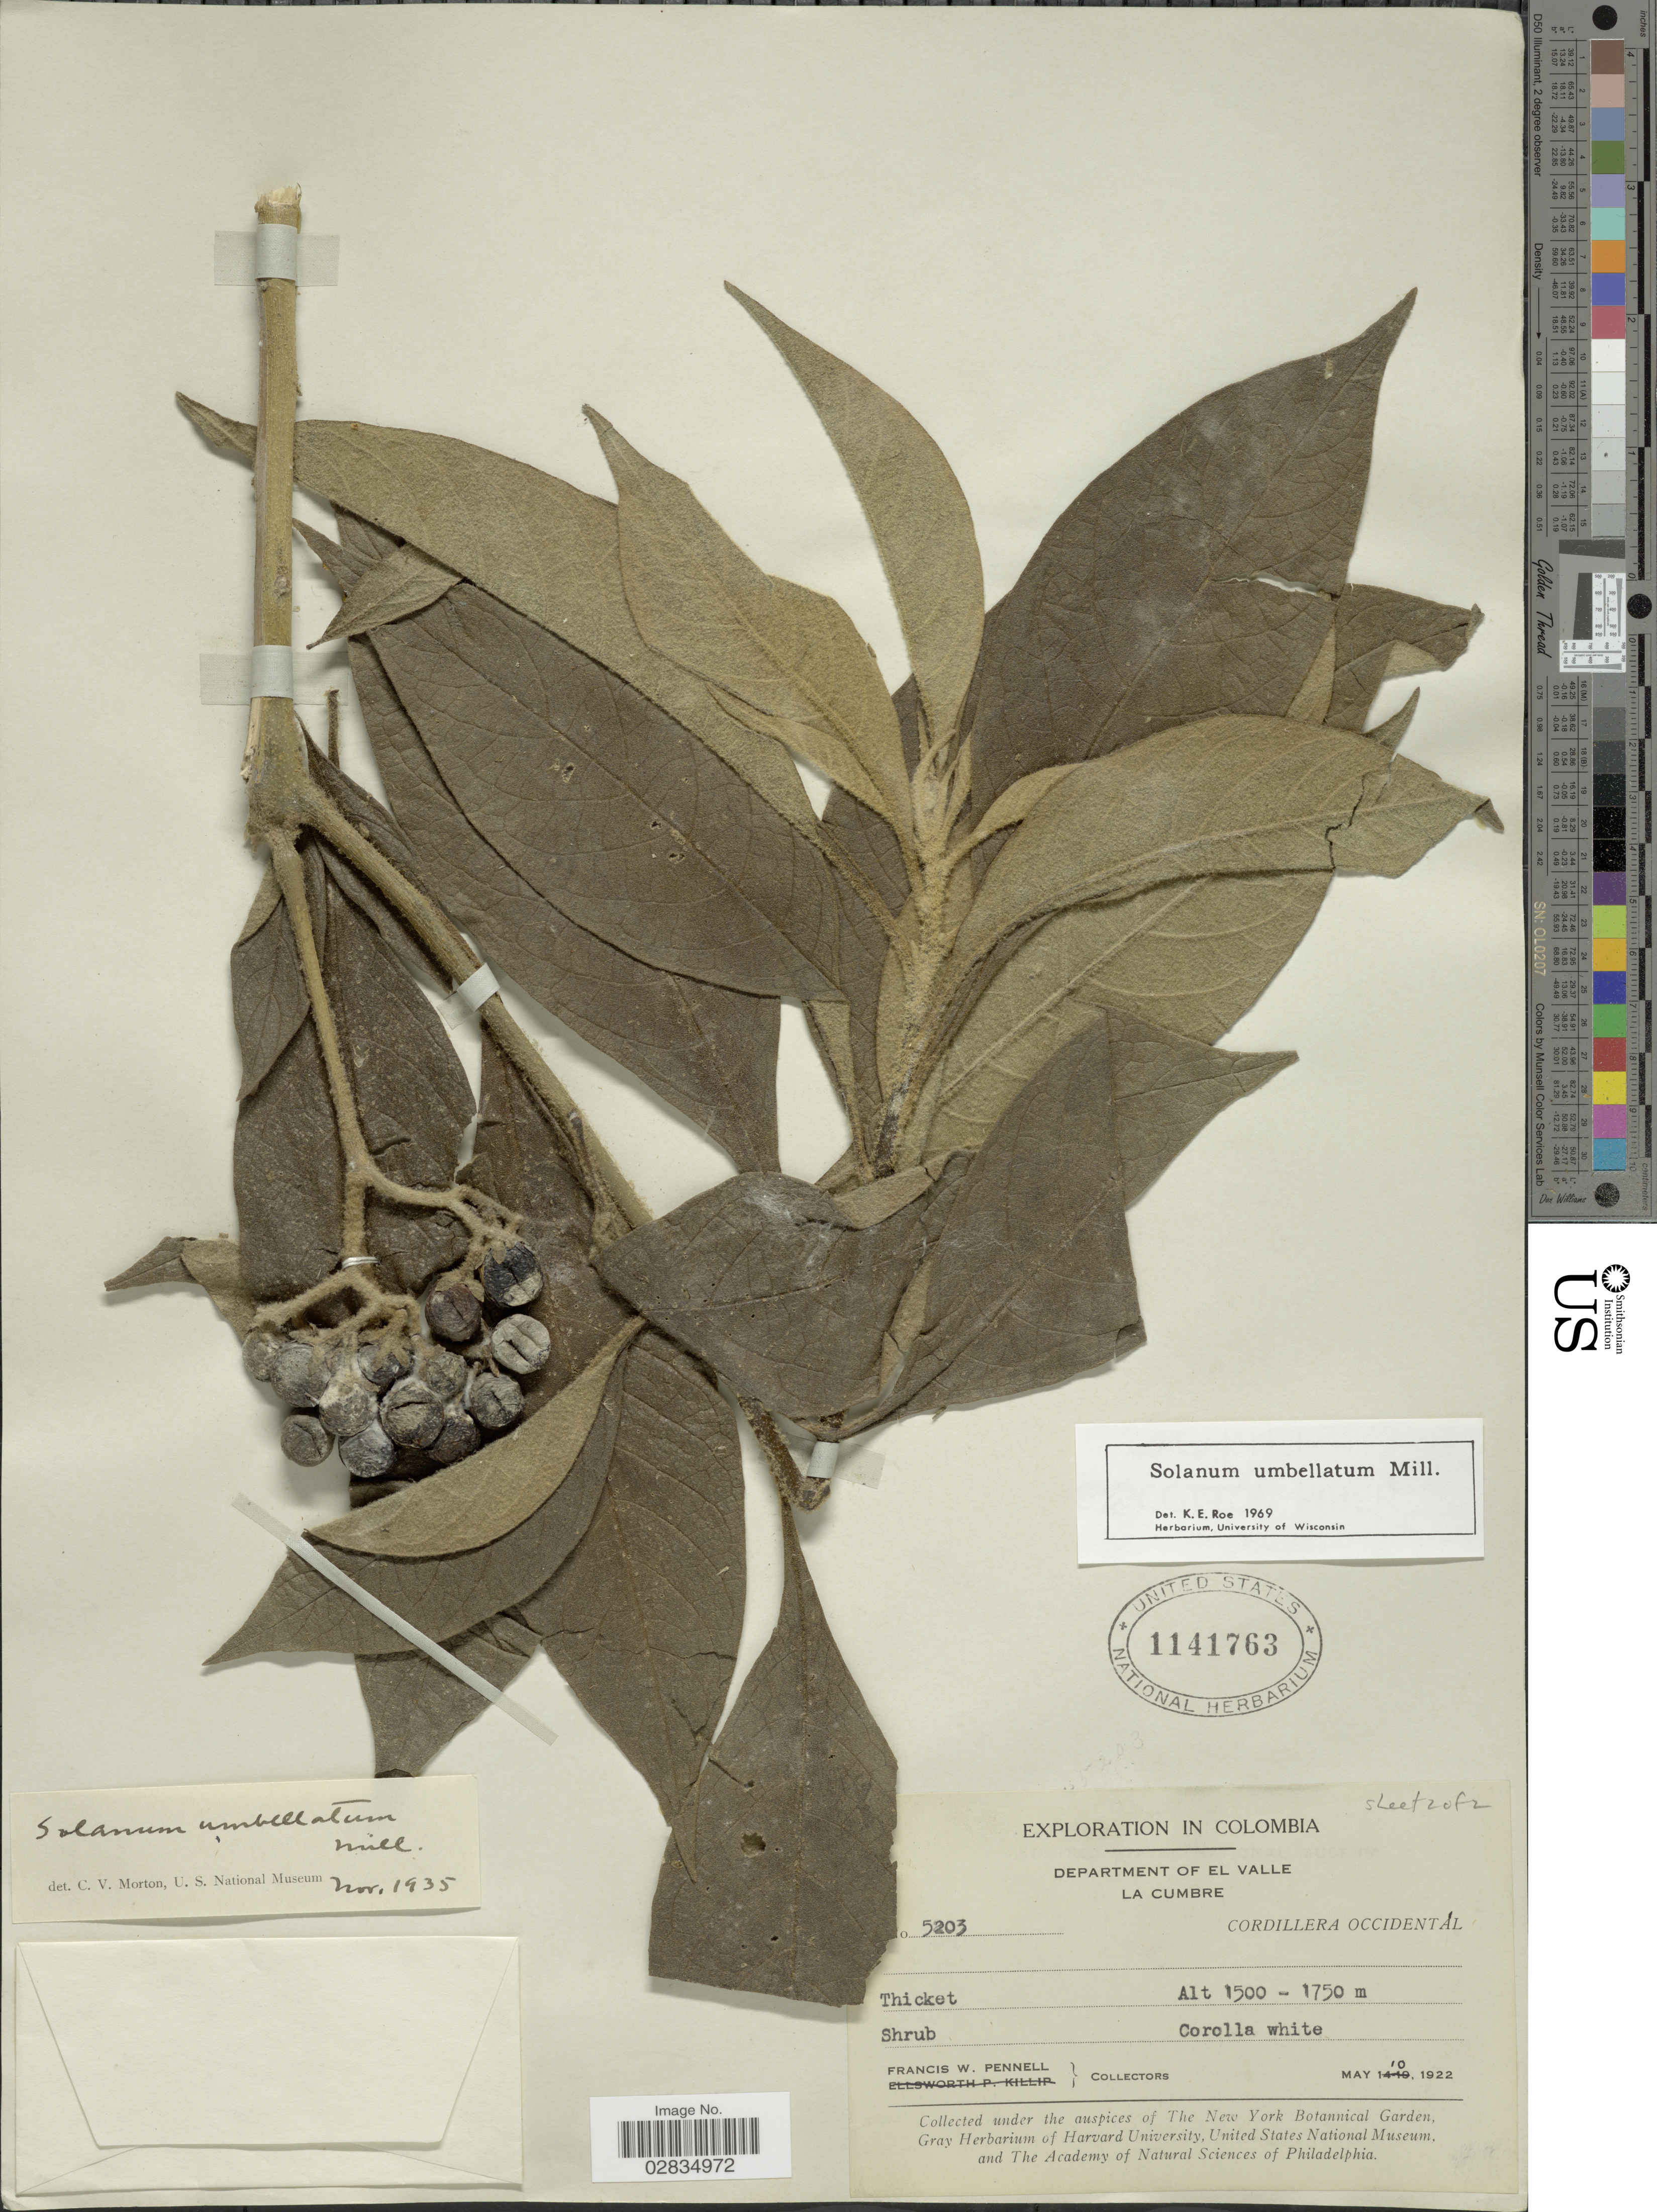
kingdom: Plantae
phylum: Tracheophyta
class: Magnoliopsida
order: Solanales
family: Solanaceae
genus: Solanum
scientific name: Solanum umbellatum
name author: Mill.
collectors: F. W. Pennell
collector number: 5203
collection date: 1922-05-10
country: Colombia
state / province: Valle del Cauca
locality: Department of El Valle, La Cumbre, Cordillera Occidental.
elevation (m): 1500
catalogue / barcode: US 1141763